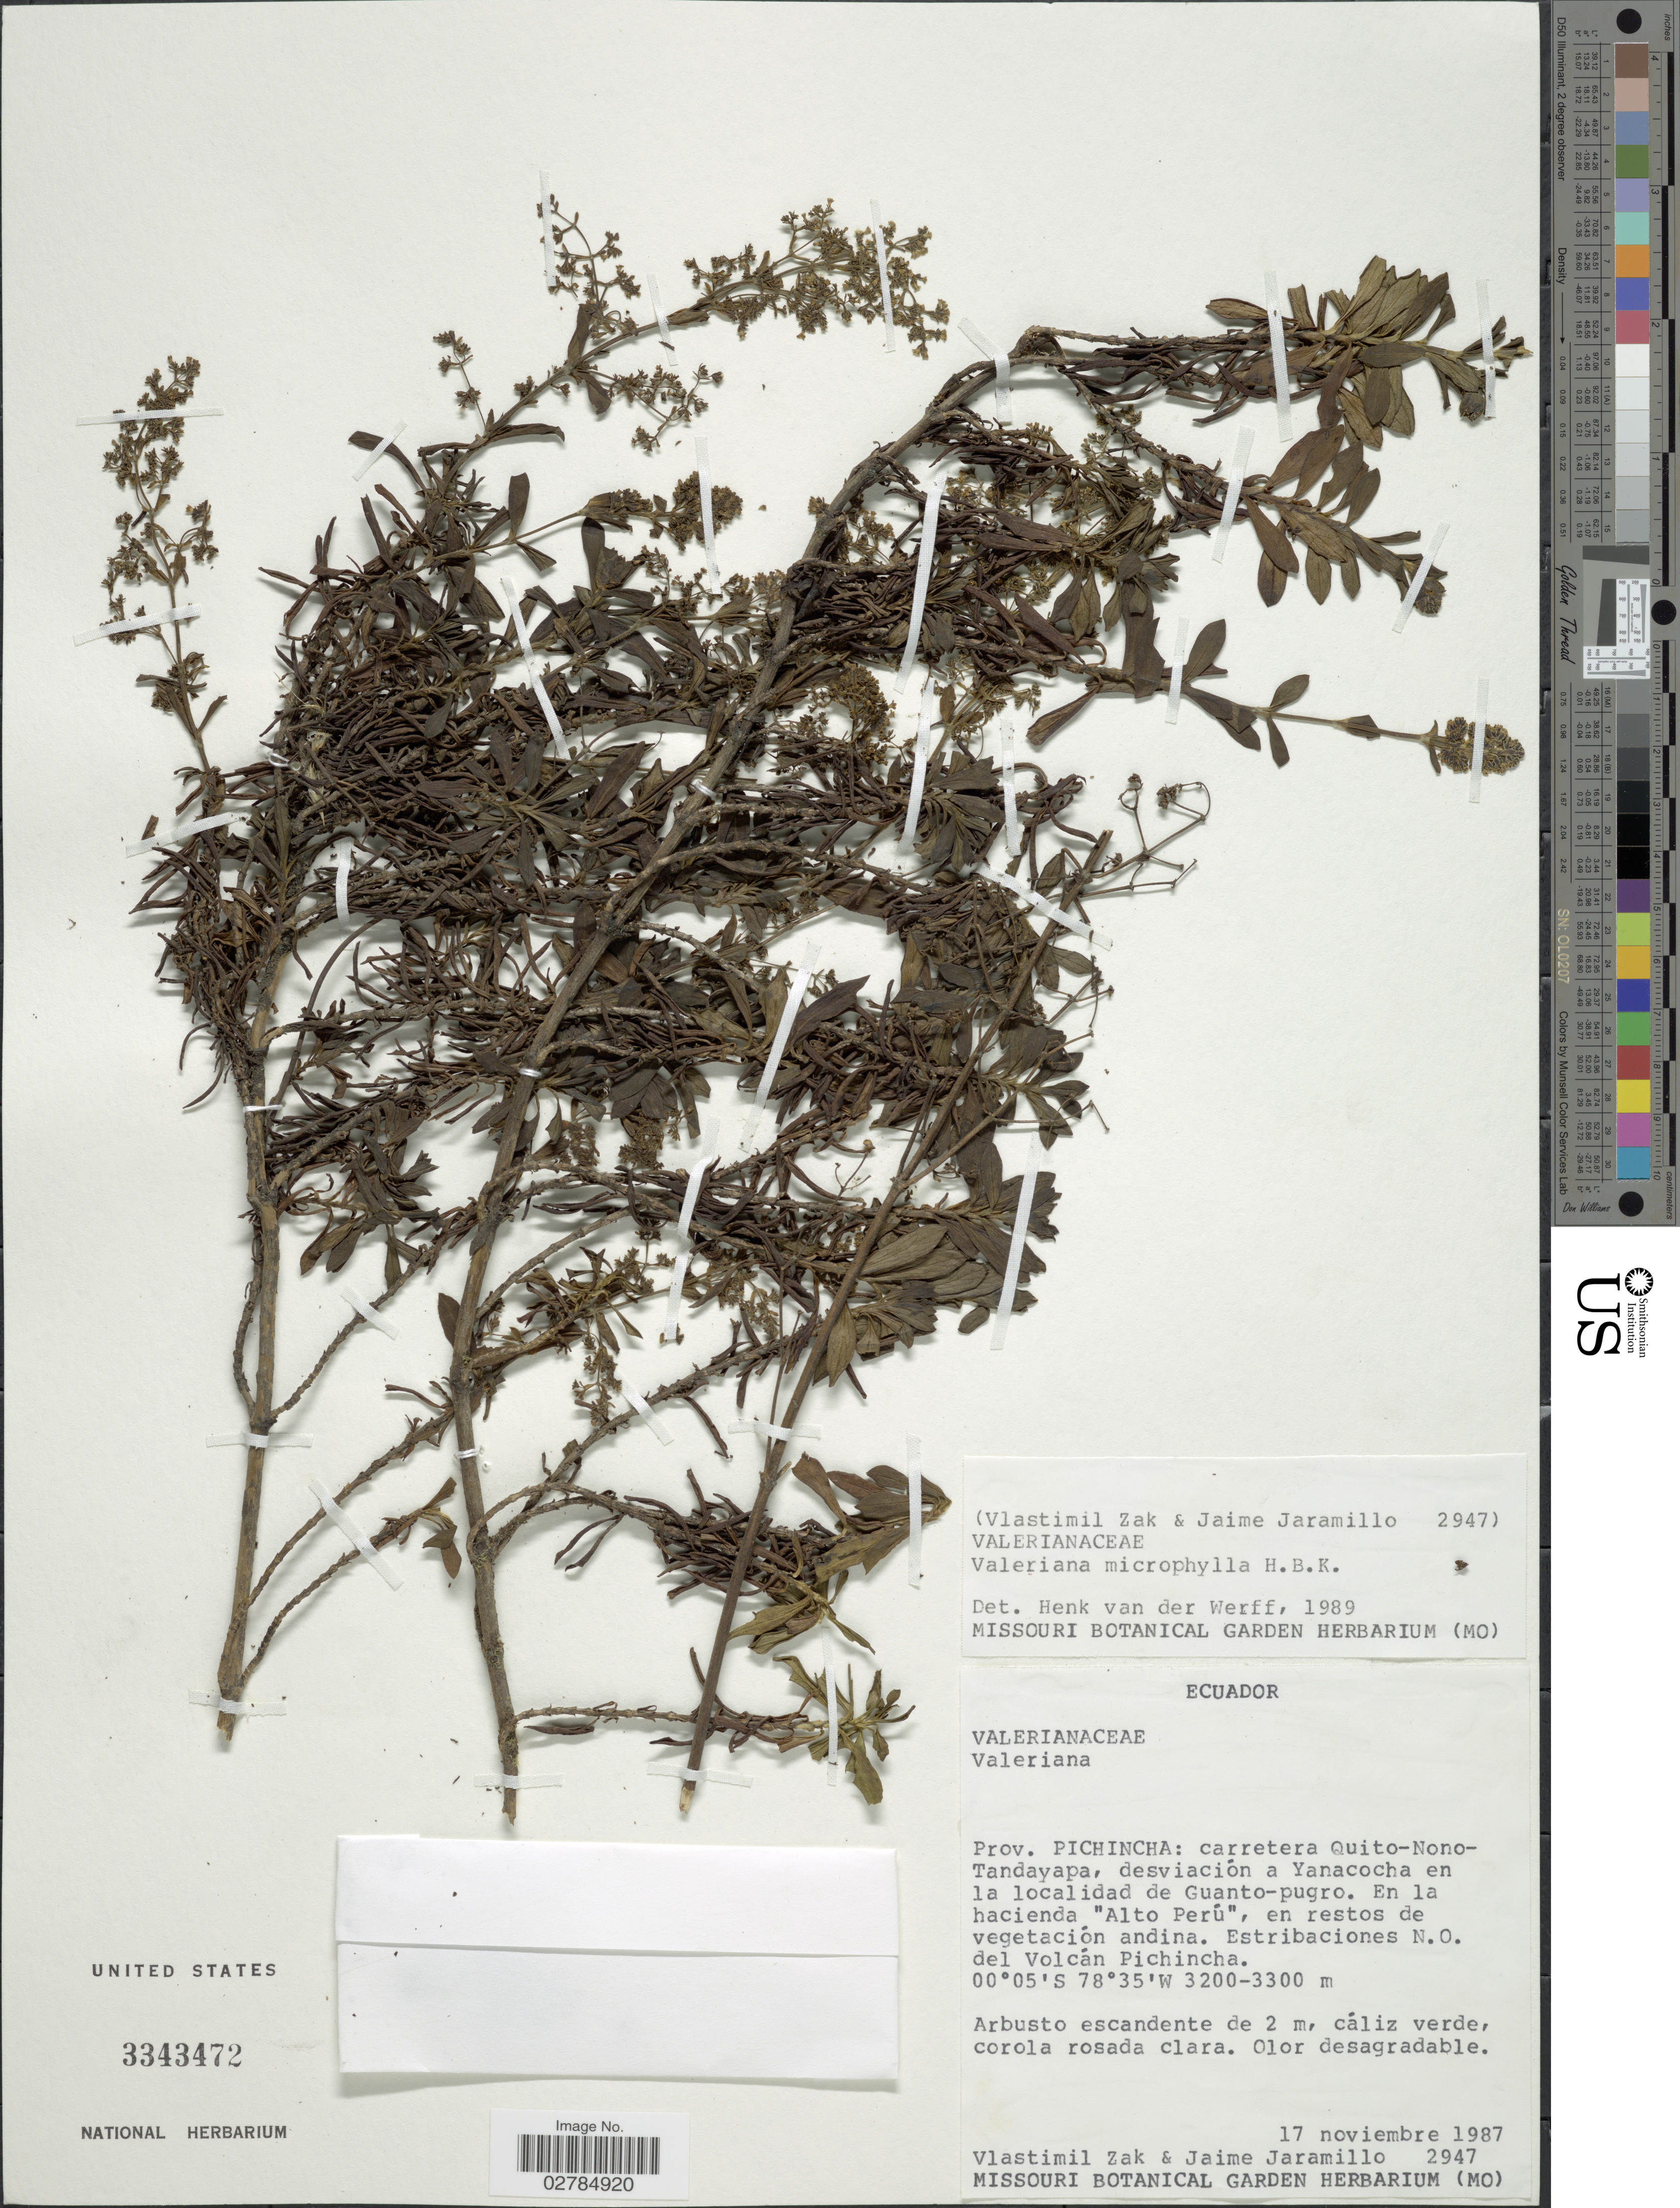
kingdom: Plantae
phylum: Tracheophyta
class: Magnoliopsida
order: Dipsacales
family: Caprifoliaceae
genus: Valeriana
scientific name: Valeriana microphylla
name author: Kunth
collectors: V. Zak & J. Jaramillo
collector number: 2947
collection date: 1987-11-17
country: Ecuador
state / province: Pichincha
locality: Carretera Quito-Nono-Tandayapa, desviación a Yanacocha en la localidad de Guanto-pugro. En la hacienda "Alto Perú", en restos de vegetación andina. Estribaciones N.O. del Volcán Pichincha.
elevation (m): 3200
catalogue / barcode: US 3343472